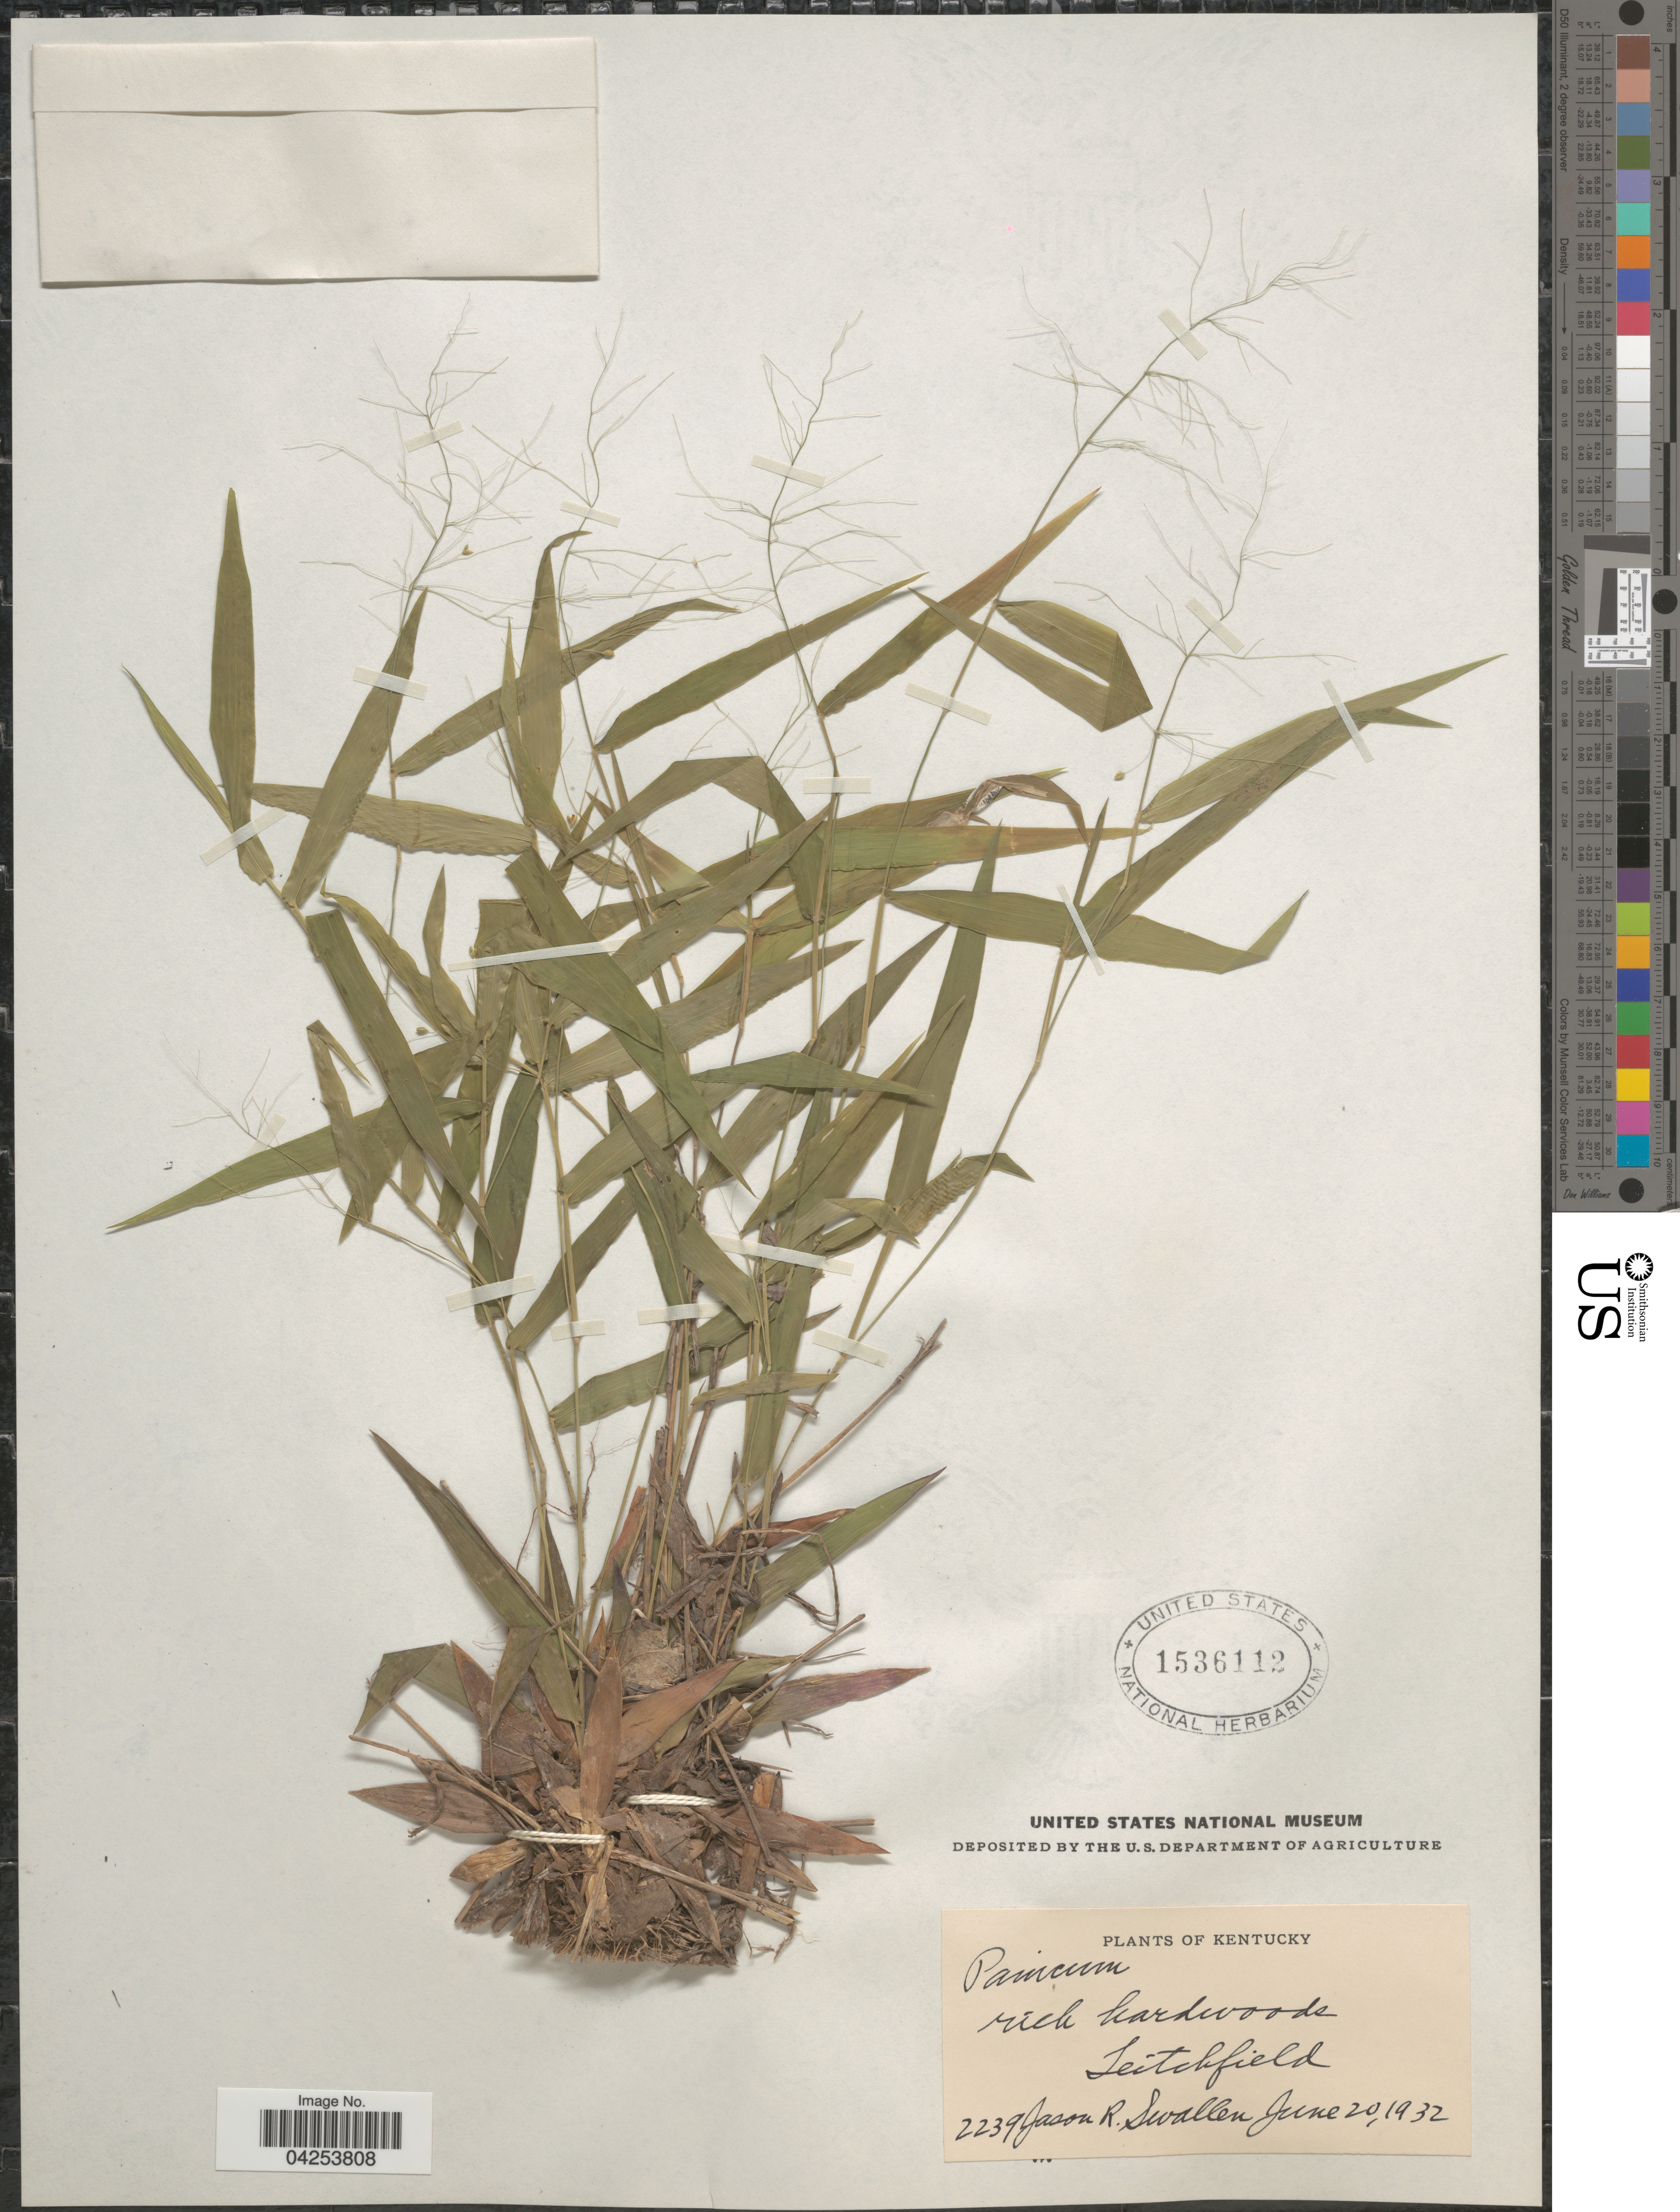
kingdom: Plantae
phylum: Tracheophyta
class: Liliopsida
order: Poales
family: Poaceae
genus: Dichanthelium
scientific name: Dichanthelium commutatum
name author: (Schult.) Gould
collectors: J. R. Swallen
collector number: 2239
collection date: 1932-06-20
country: United States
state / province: Kentucky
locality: Rich hardwoods, Leitchfield.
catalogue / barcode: US 1536112